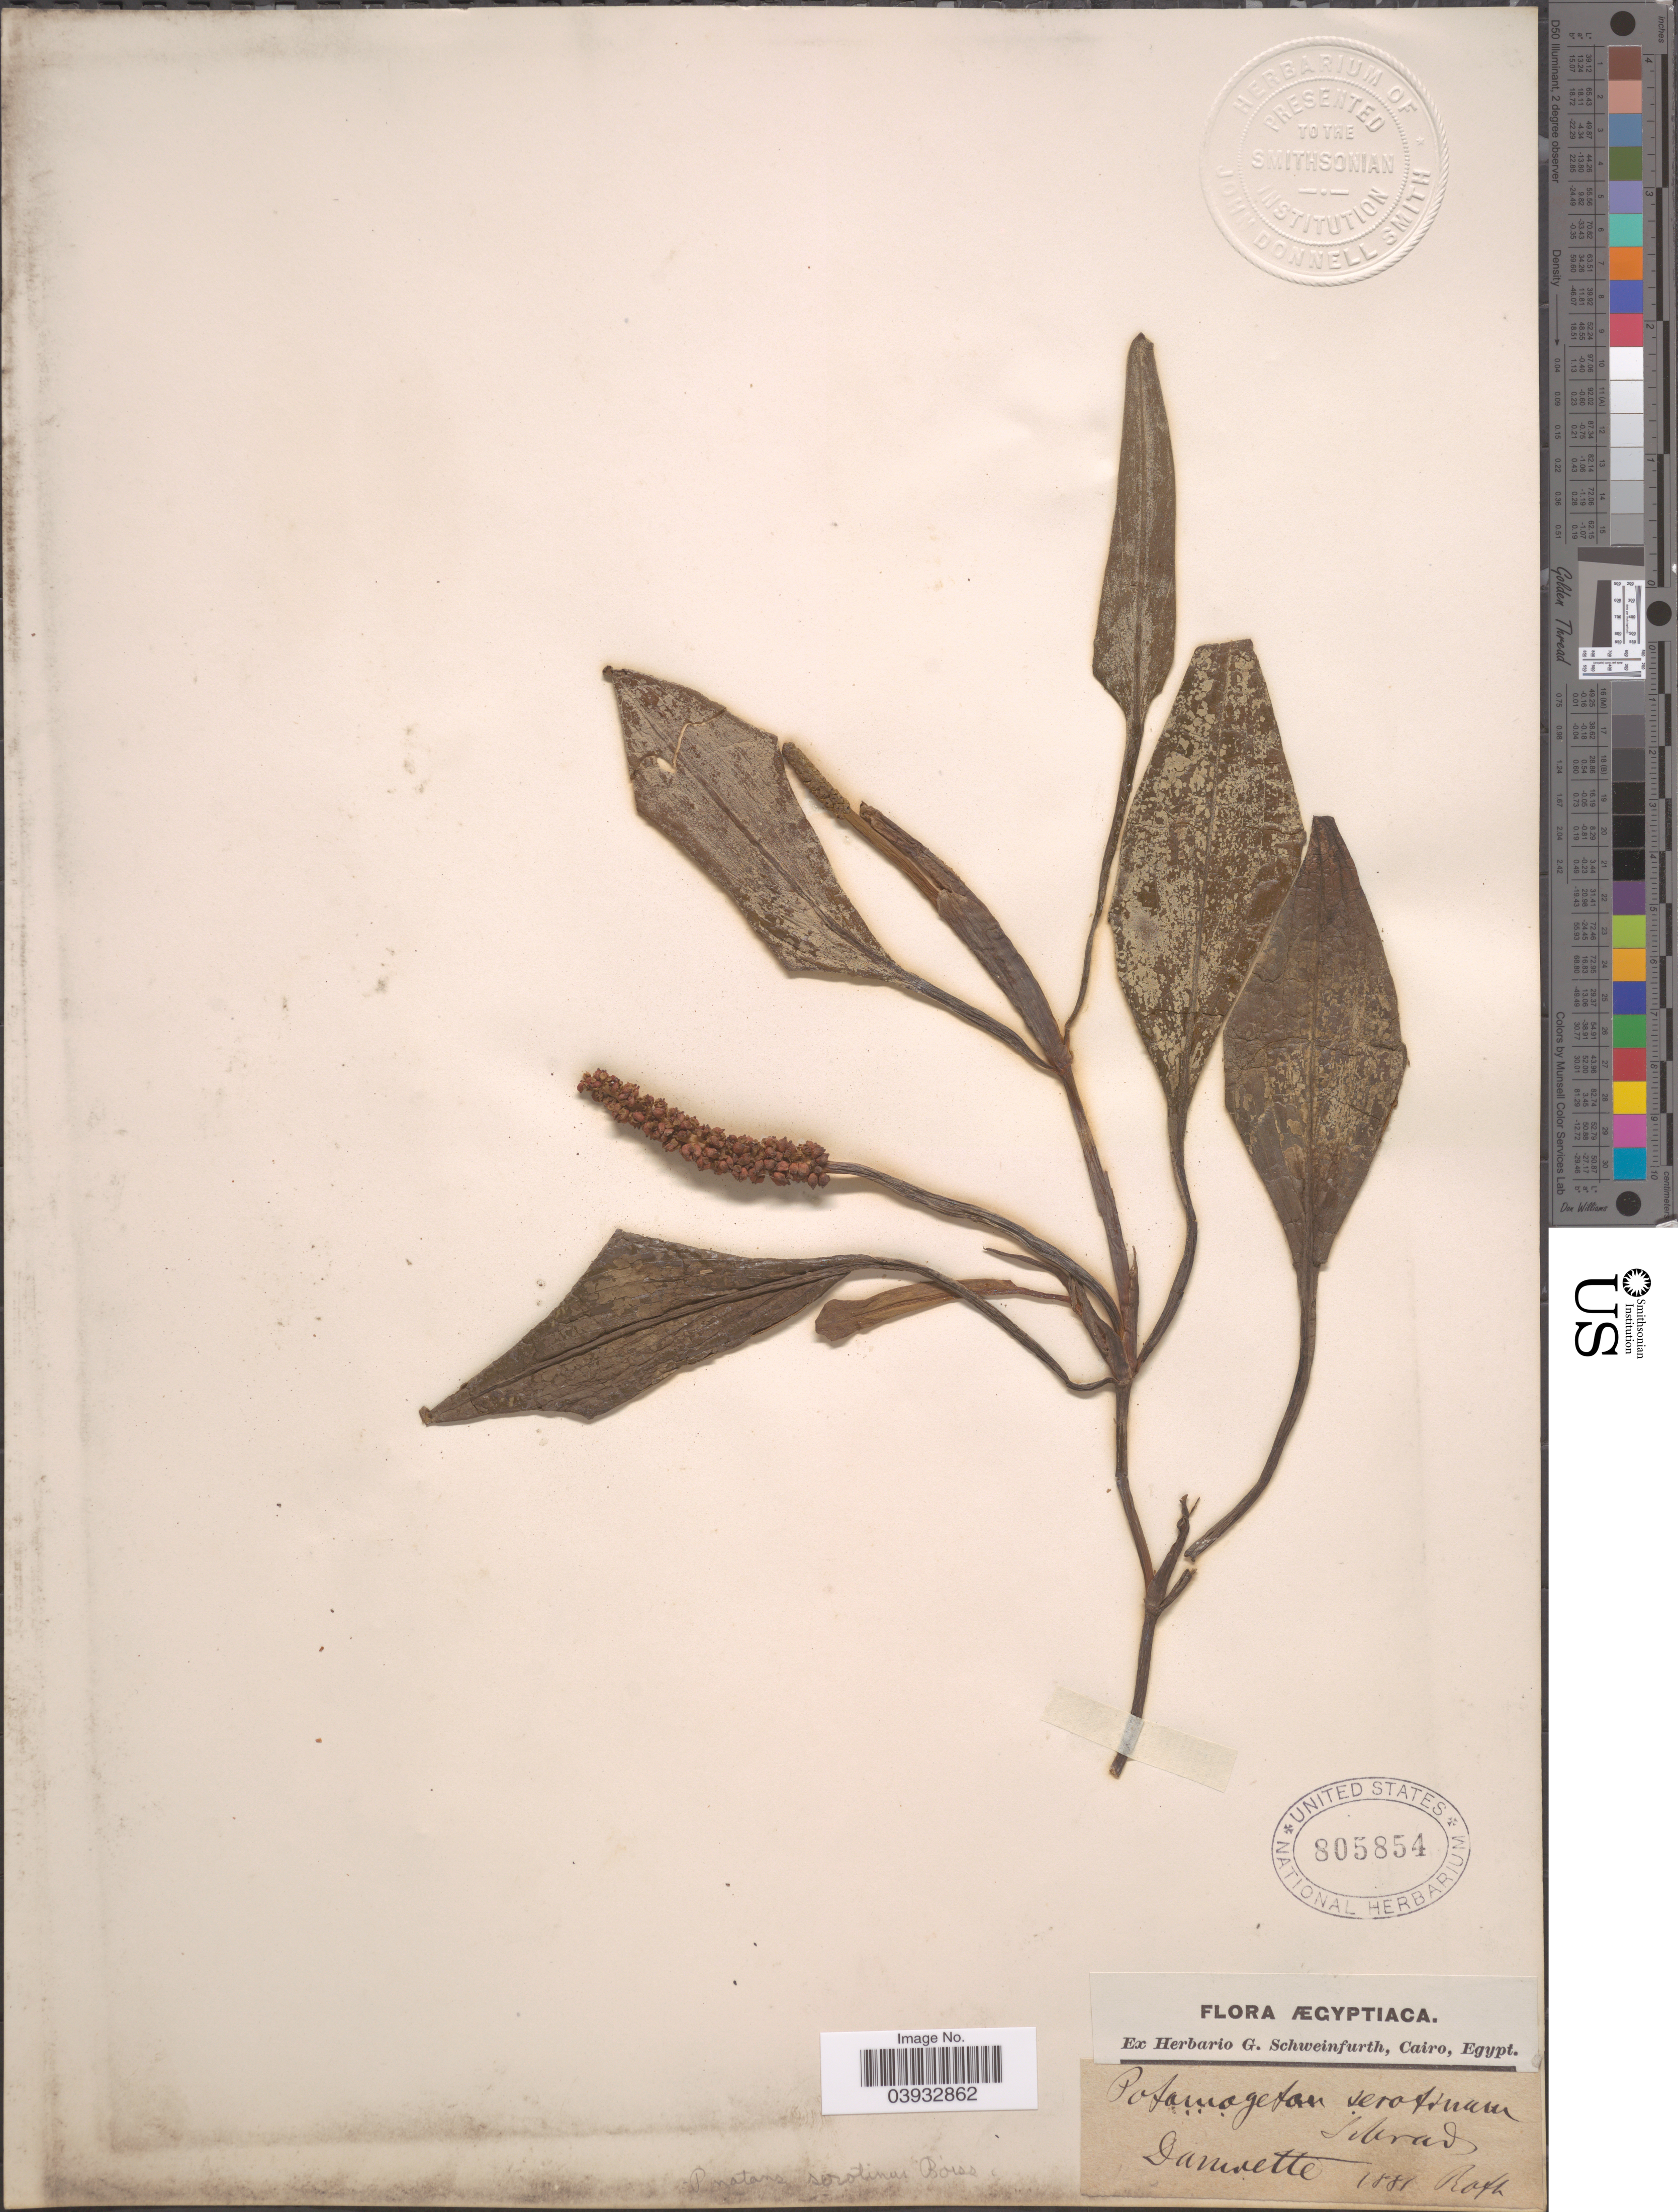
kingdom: Plantae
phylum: Tracheophyta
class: Liliopsida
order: Alismatales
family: Potamogetonaceae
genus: Potamogeton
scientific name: Potamogeton serotinus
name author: Schrad. ex Schult. & Schult. f.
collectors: -- Roth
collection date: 1881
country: Egypt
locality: Damiette.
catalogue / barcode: US 805854